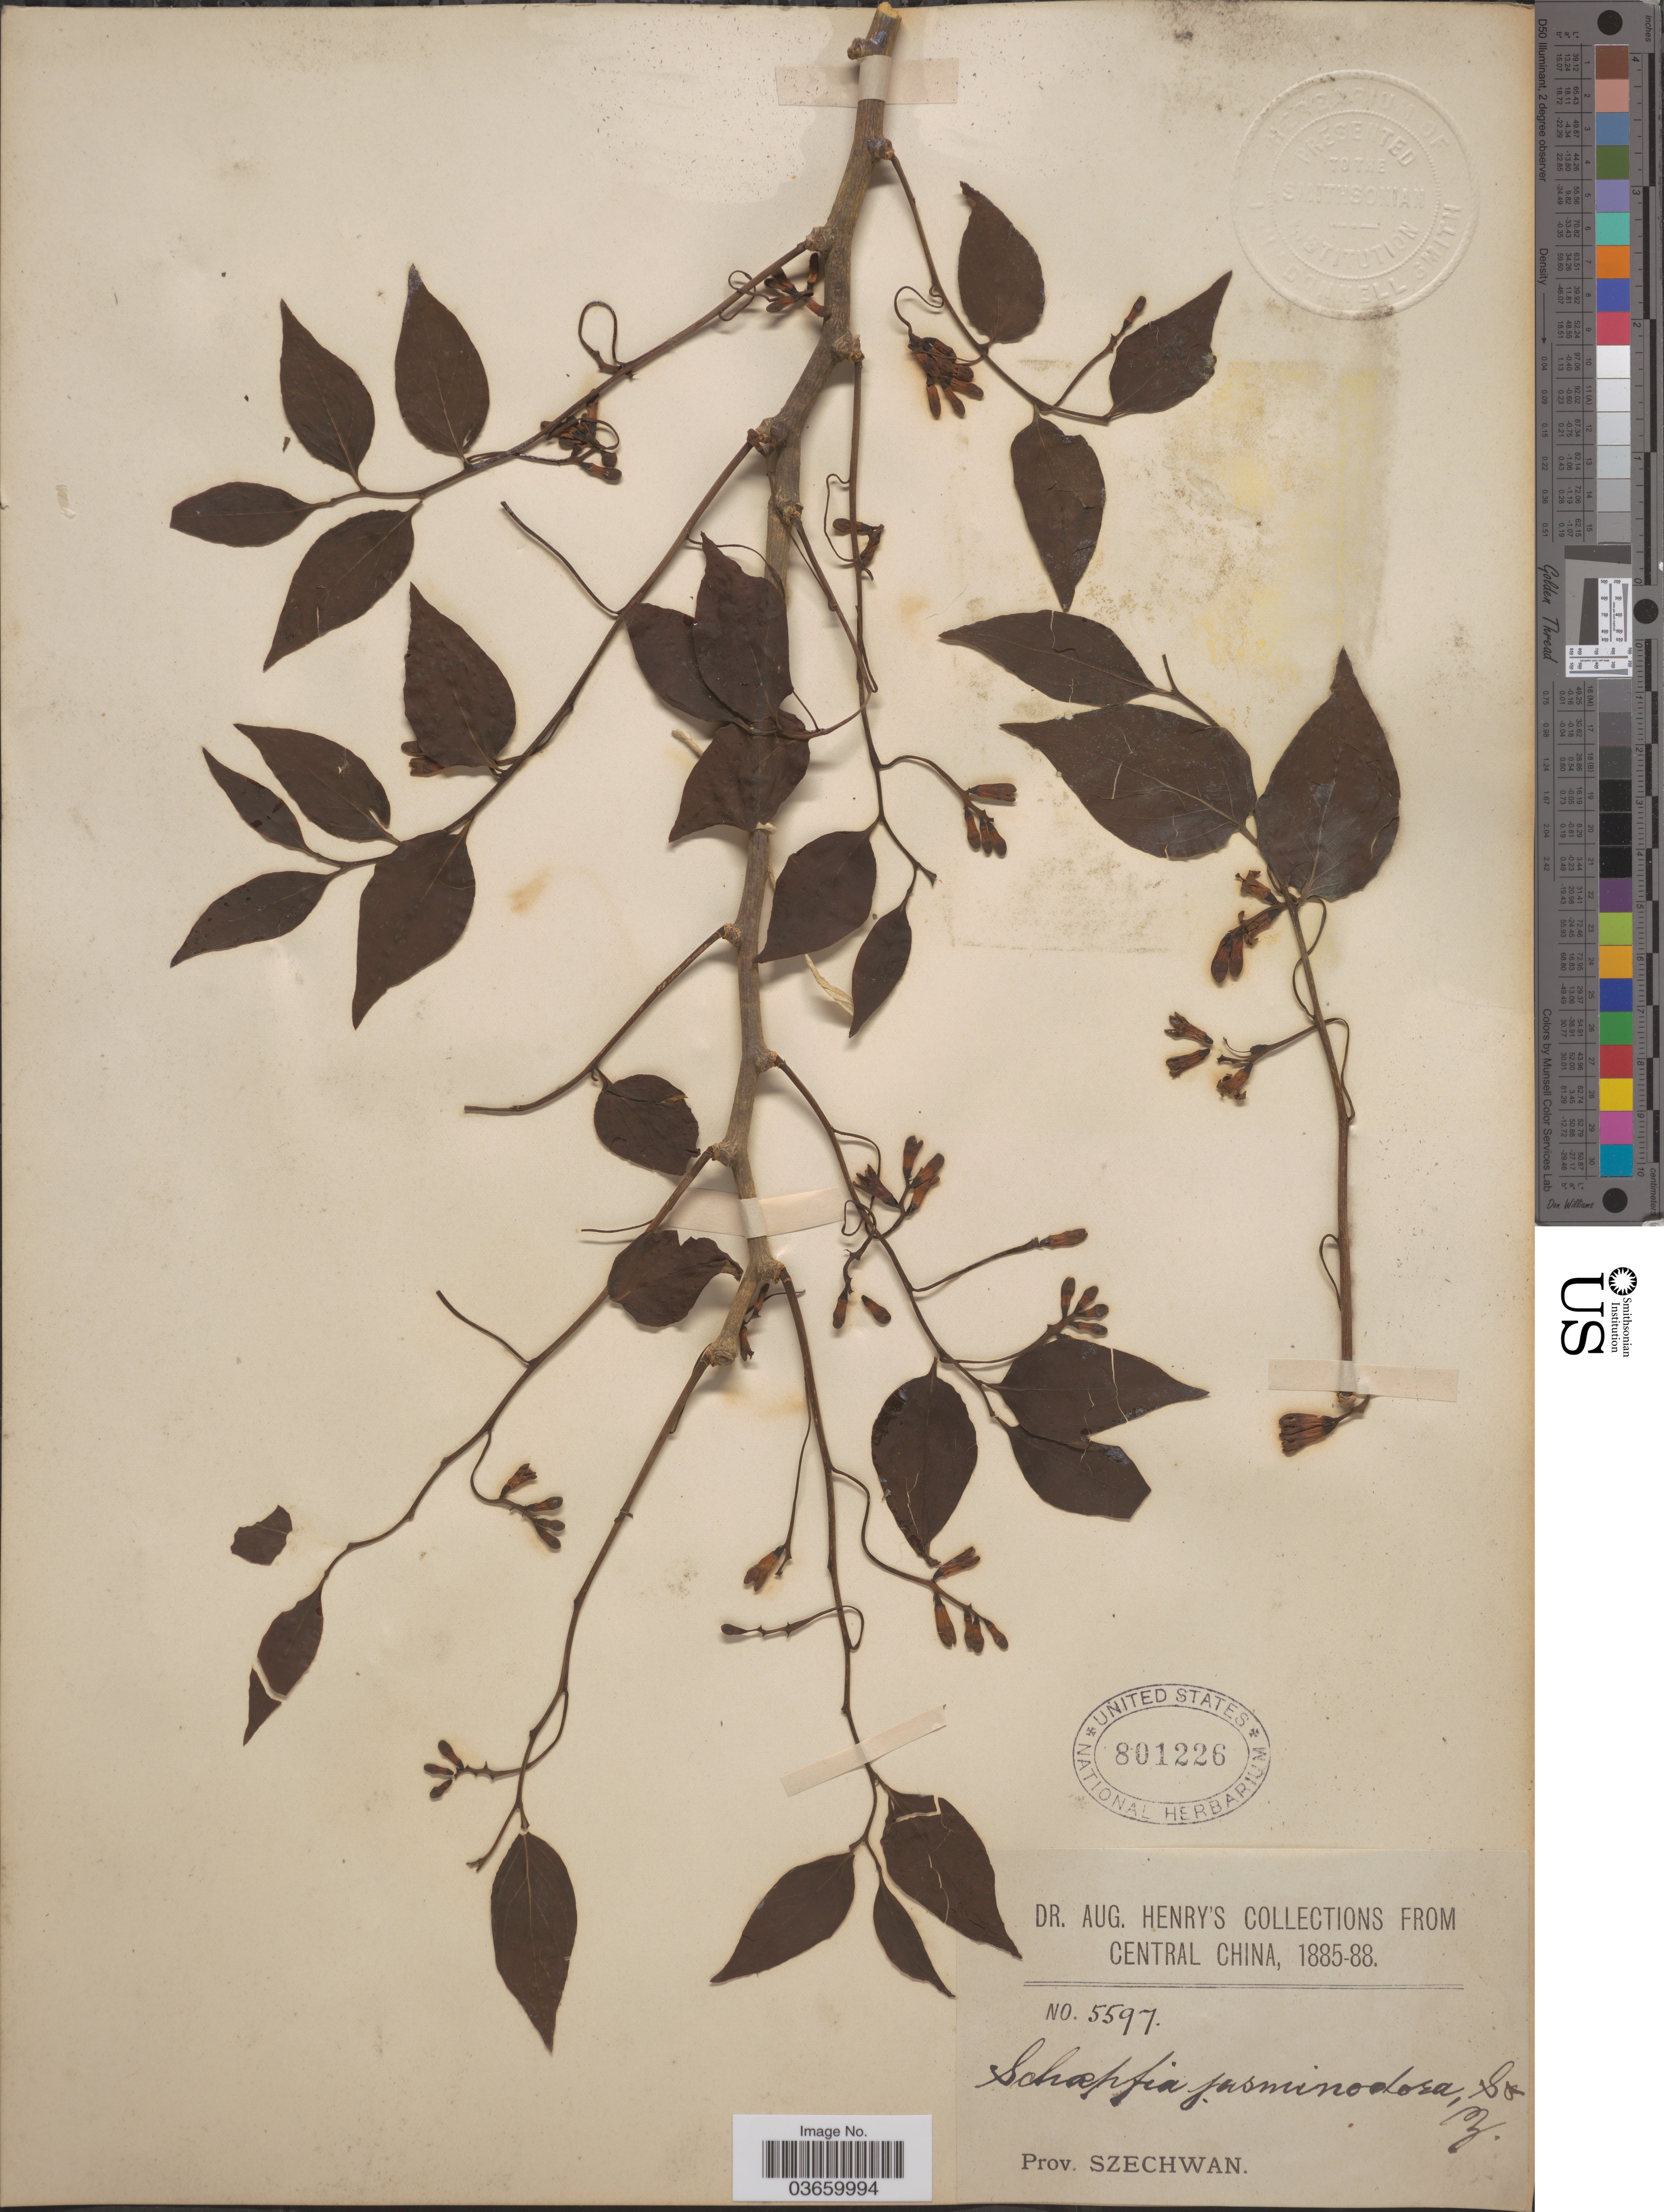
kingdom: Plantae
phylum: Tracheophyta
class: Magnoliopsida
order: Santalales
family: Schoepfiaceae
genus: Schoepfia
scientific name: Schoepfia jasminodora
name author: Zucc. & Siebold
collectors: A. Henry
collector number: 5597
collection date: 1885/1888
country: China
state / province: Sichuan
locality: Central China, Prov. Szechwan.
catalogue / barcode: US 801226